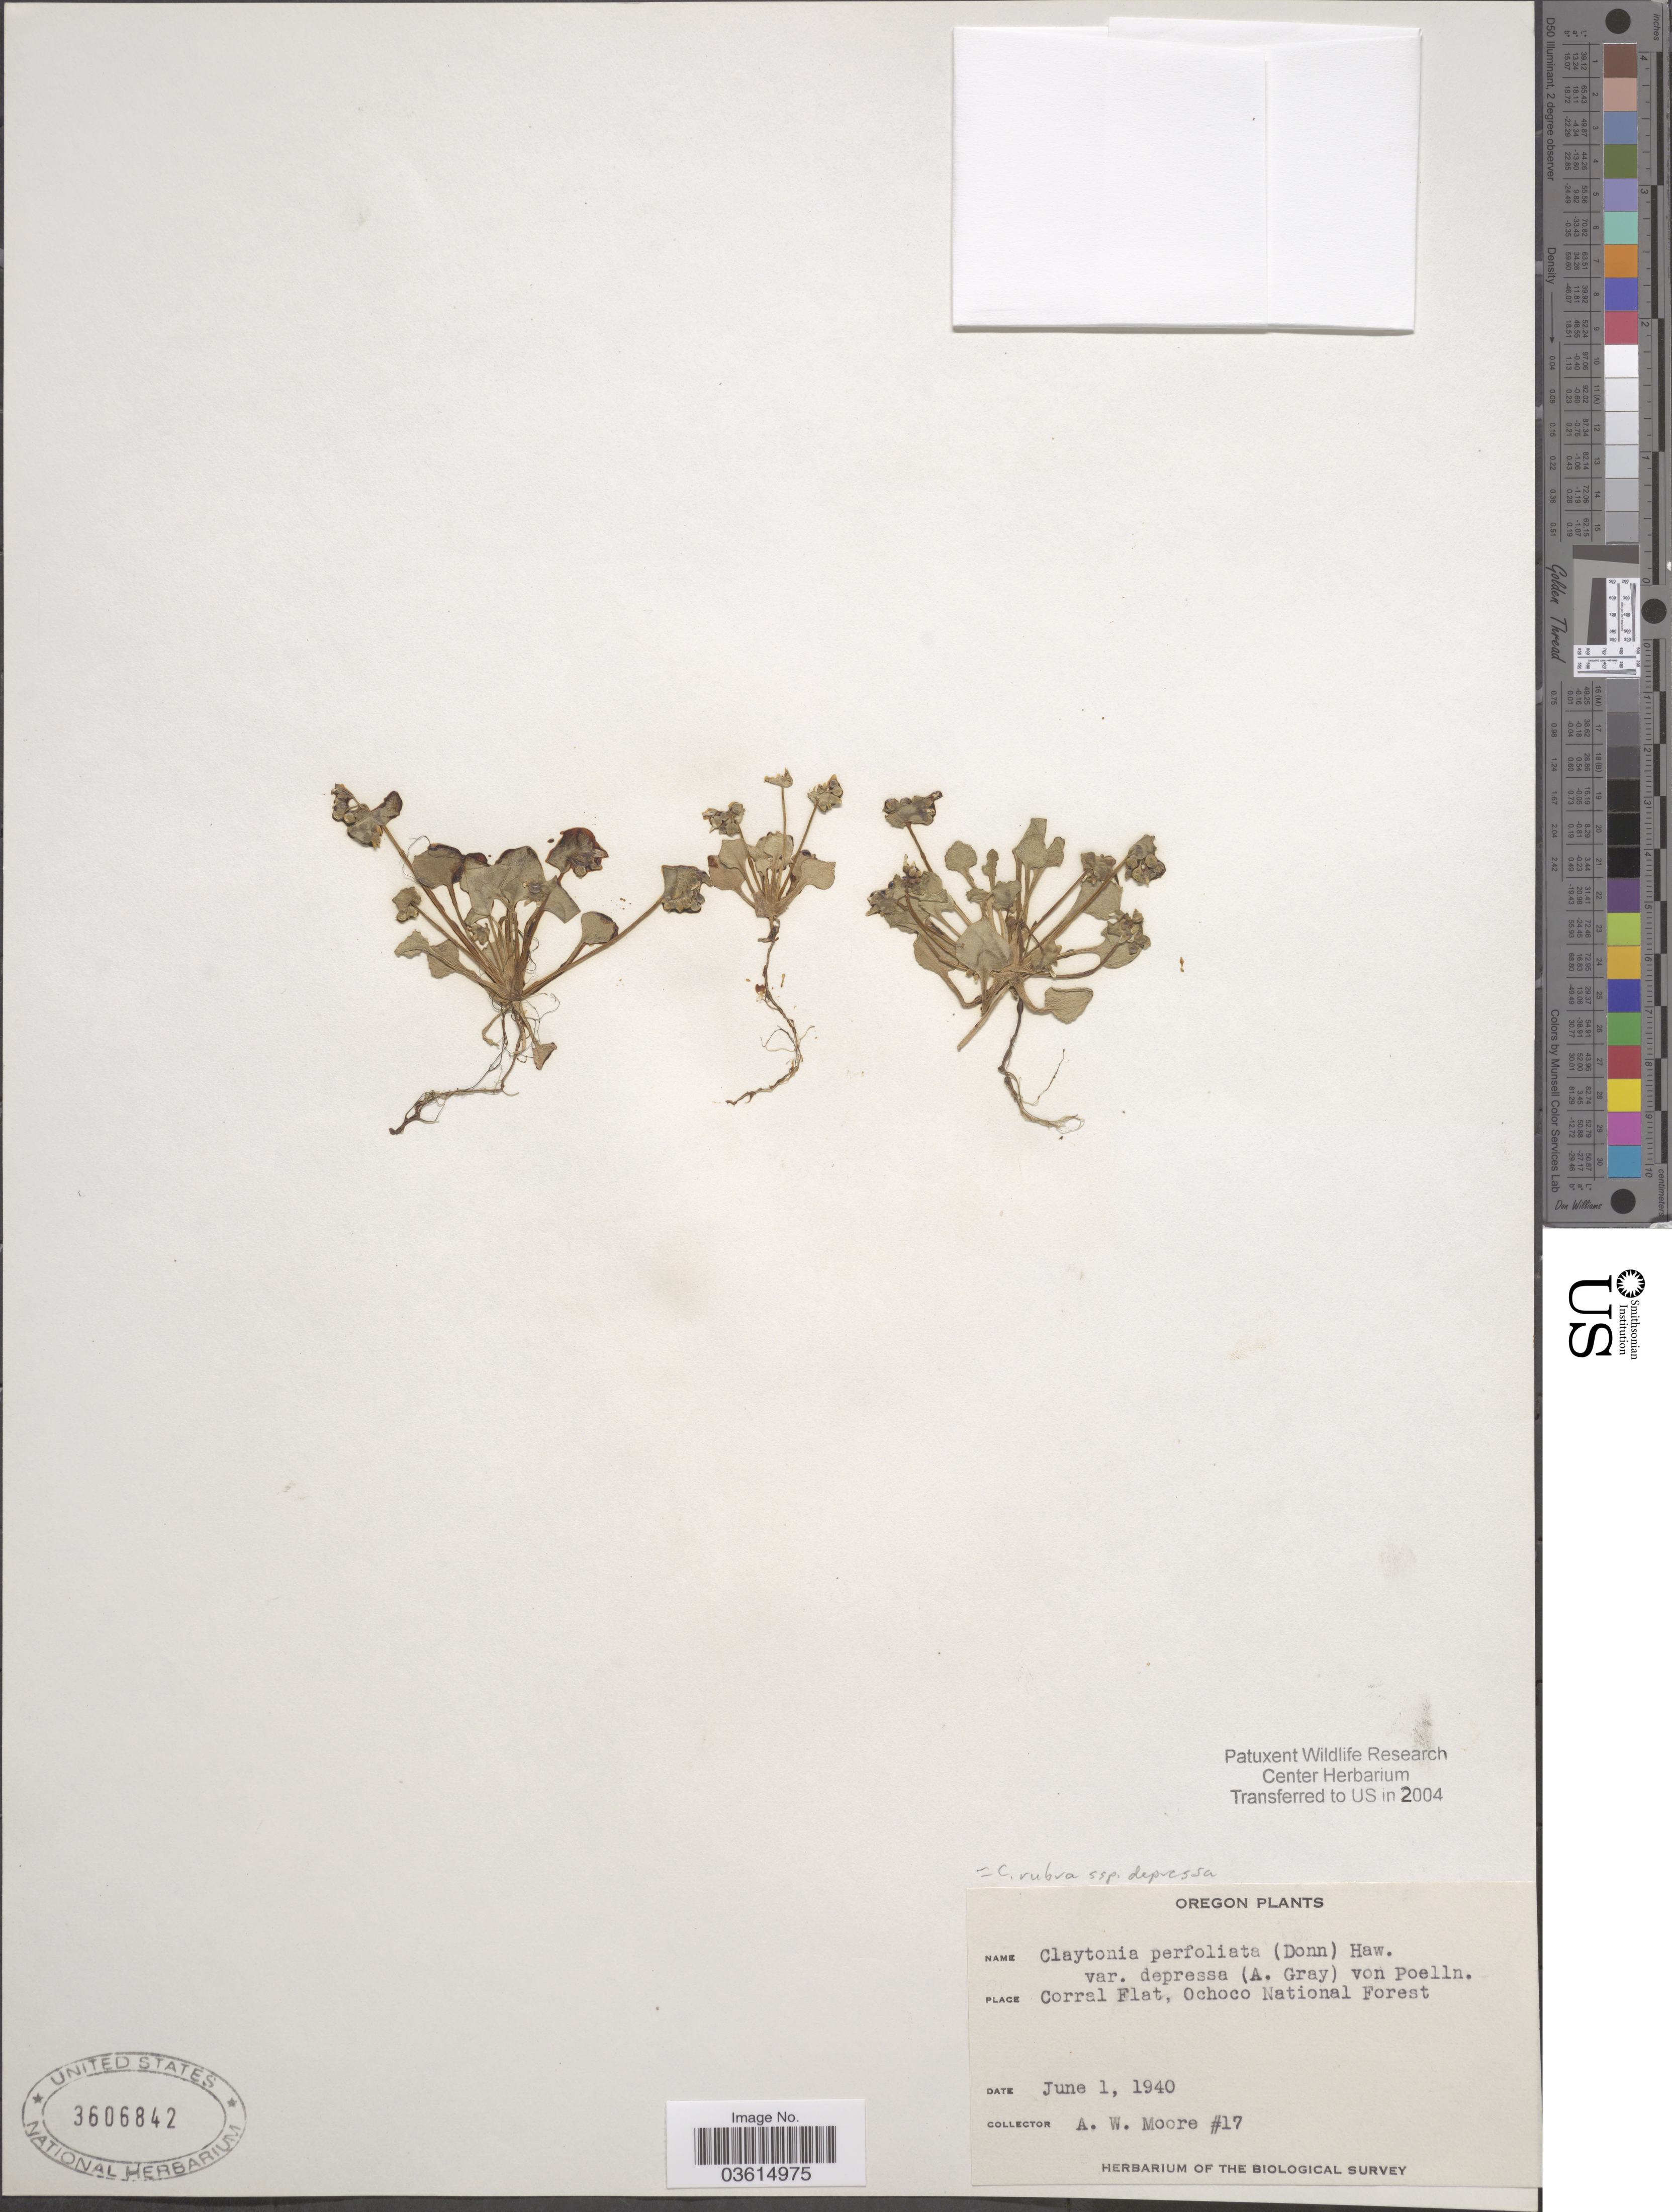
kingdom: Plantae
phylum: Tracheophyta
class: Magnoliopsida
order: Caryophyllales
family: Montiaceae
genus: Claytonia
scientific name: Claytonia rubra subsp. depressa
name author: (A. Gray) Mill. & Chambers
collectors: A. Moore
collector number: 17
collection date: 1940-06-01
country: United States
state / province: Oregon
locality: Corral Flat, Ochoco National Forest.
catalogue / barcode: US 3606842